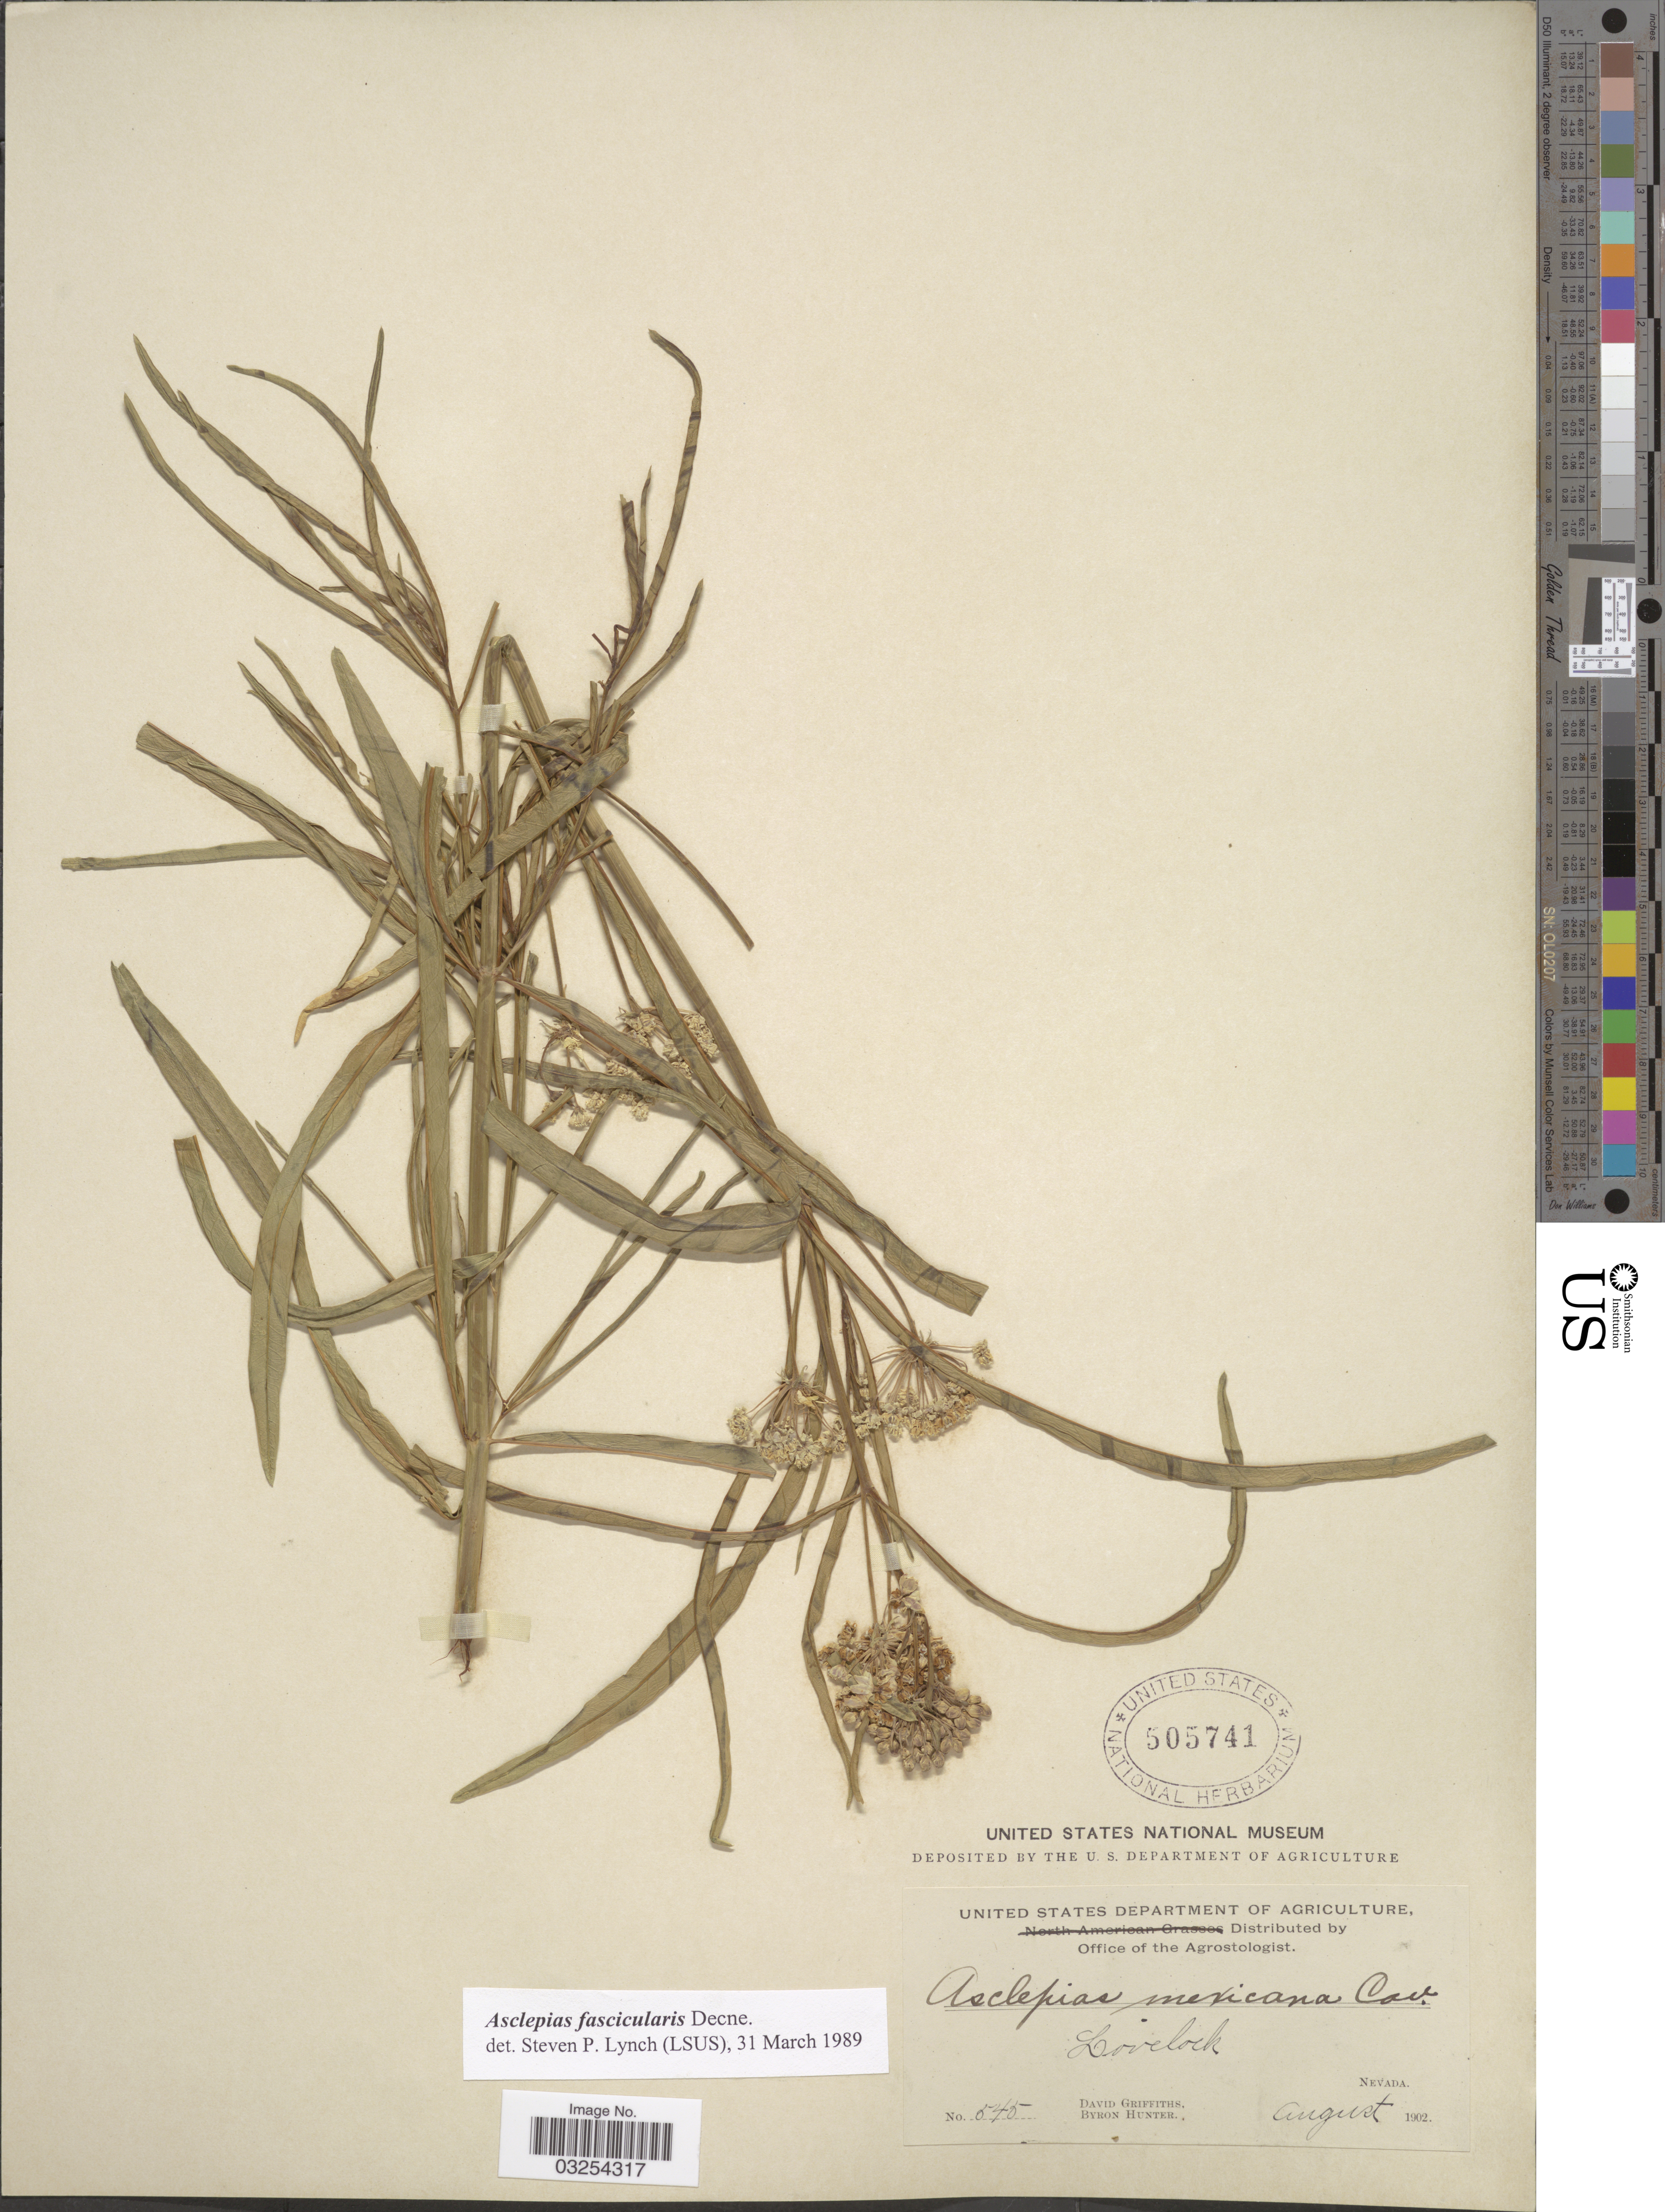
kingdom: Plantae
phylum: Tracheophyta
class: Magnoliopsida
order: Gentianales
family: Apocynaceae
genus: Asclepias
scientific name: Asclepias fascicularis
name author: Decne.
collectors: D. Griffiths & B. Hunter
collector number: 545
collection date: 1902-08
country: United States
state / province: Nevada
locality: Lovelock.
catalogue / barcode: US 505741